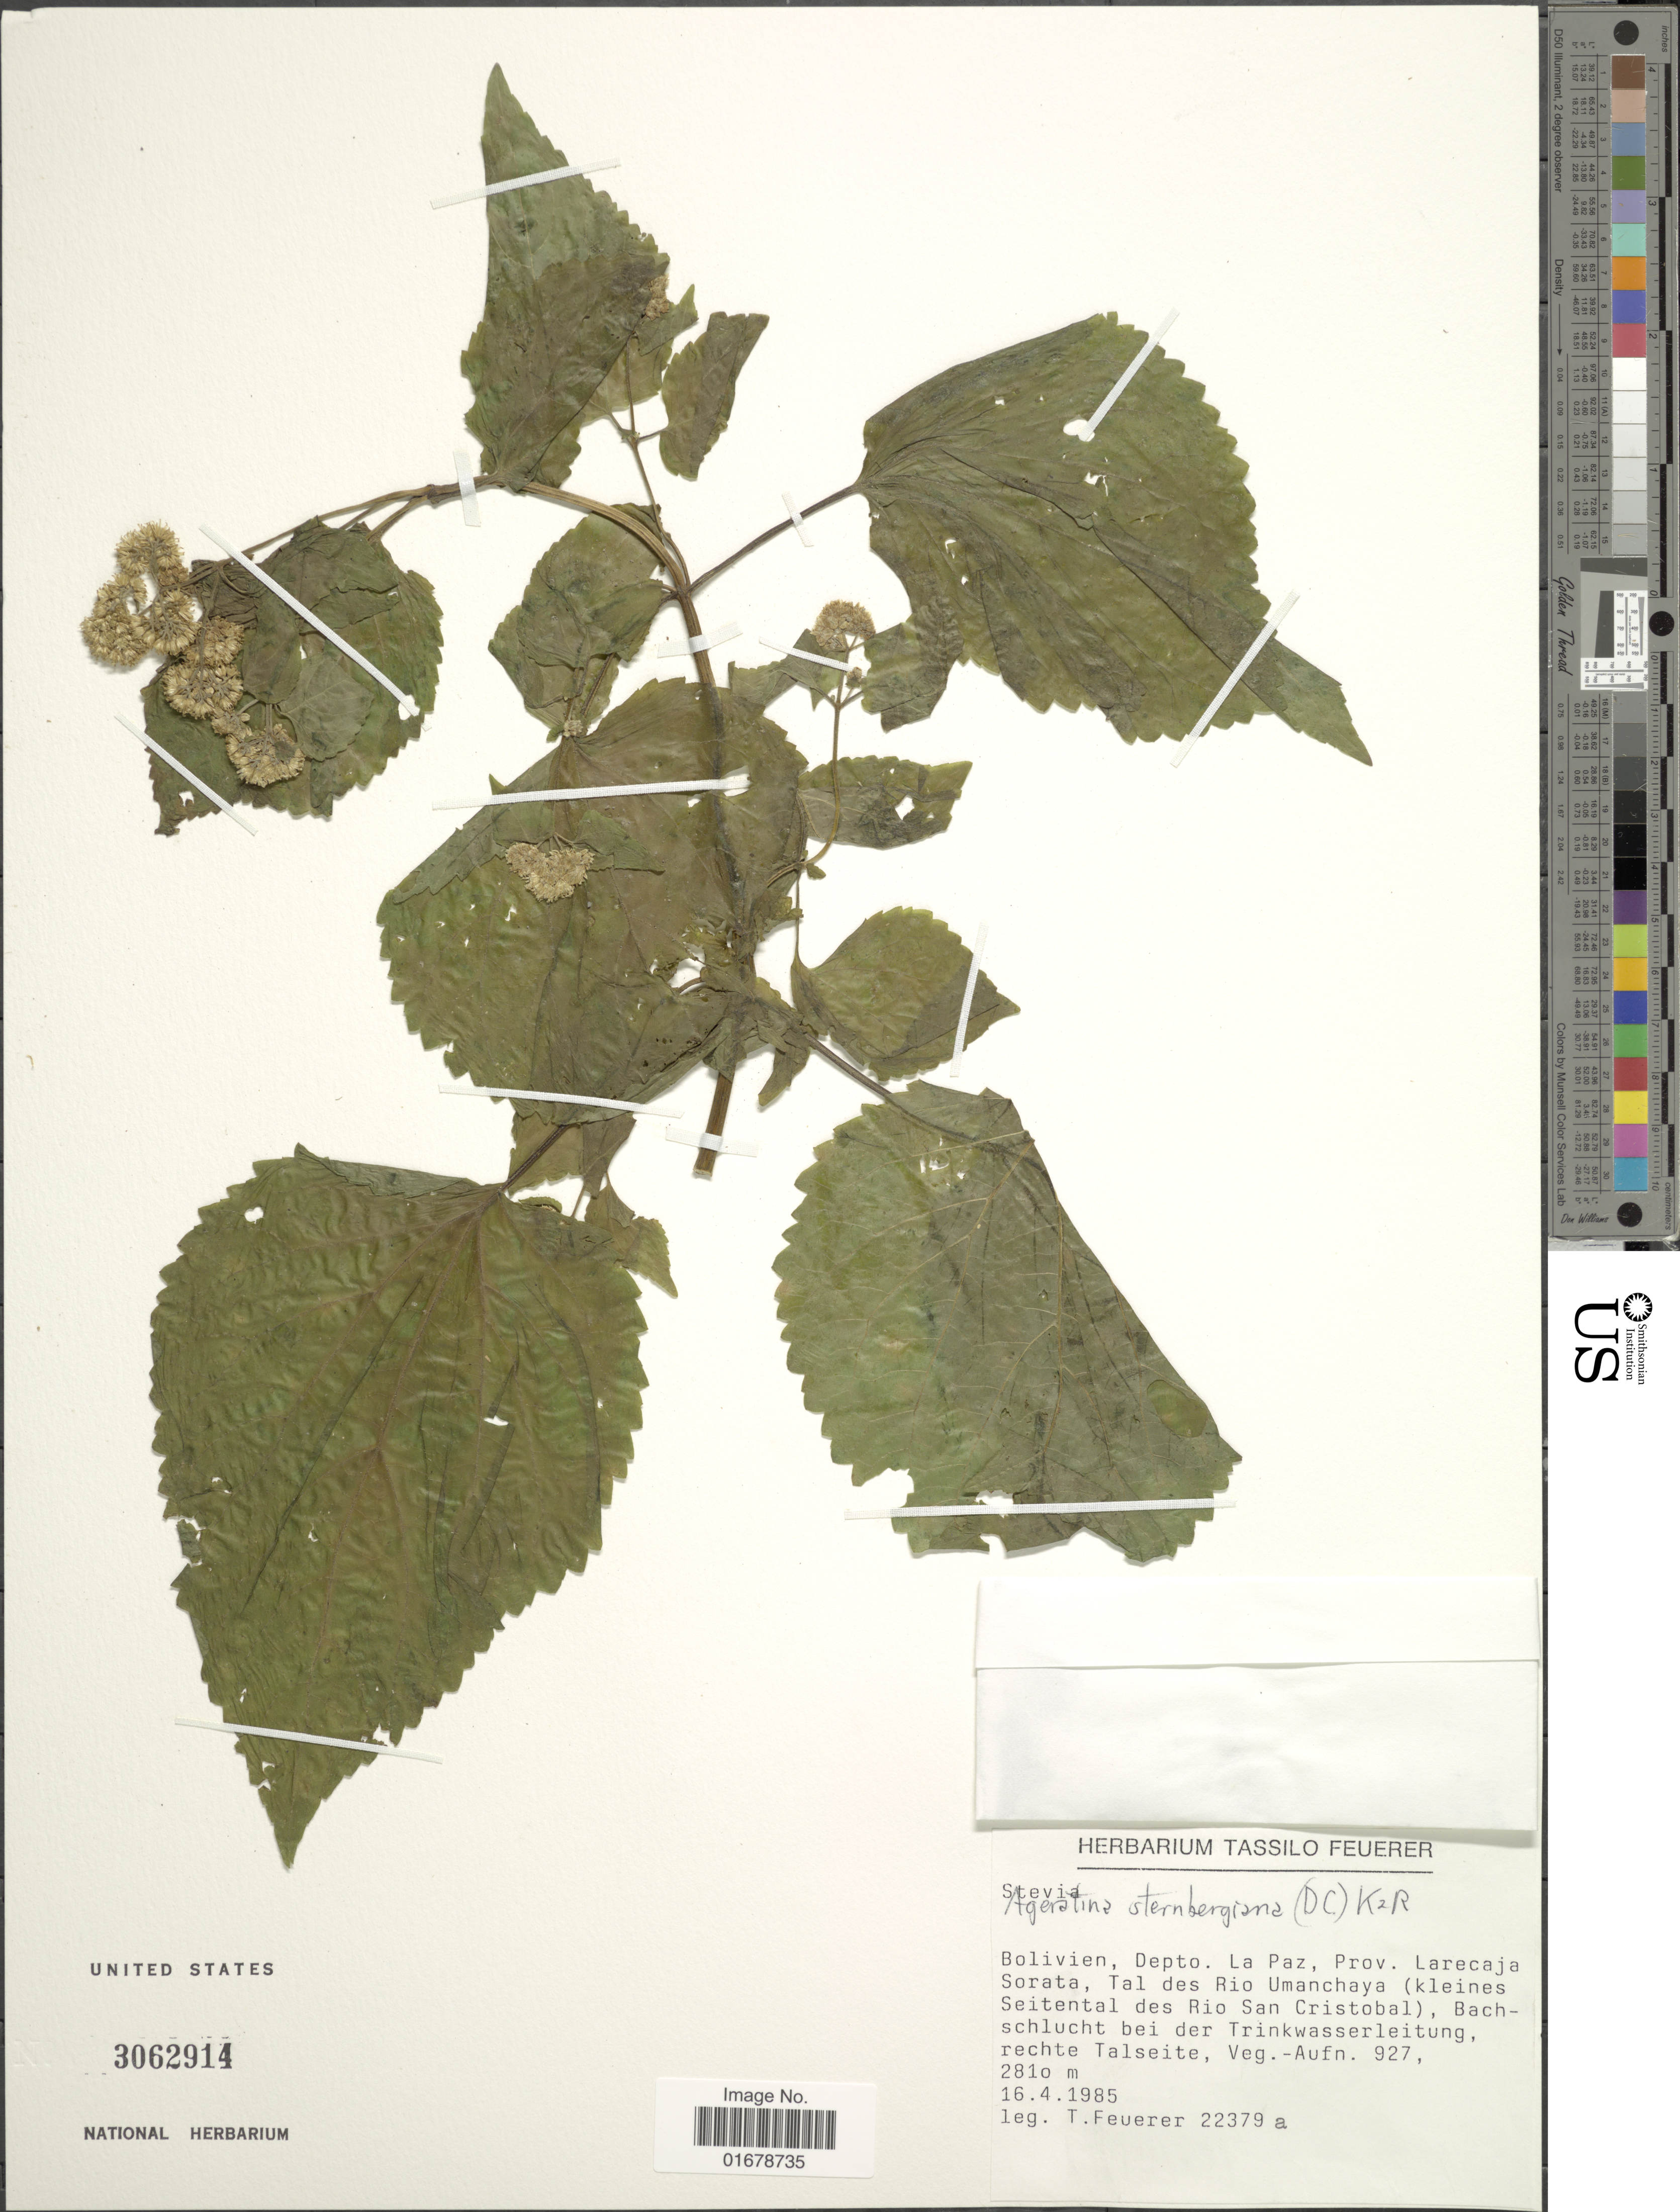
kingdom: Plantae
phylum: Tracheophyta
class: Magnoliopsida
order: Asterales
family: Asteraceae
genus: Ageratina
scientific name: Ageratina sternbergiana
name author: (DC.) R.M. King & H. Rob.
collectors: T. Feuerer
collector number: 22379a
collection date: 1985-04-16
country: Bolivia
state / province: La Paz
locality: Bolivien, La Paz, Prov. Larecaja, Sorata, Tal des Rio Umanchaya ( kleinesSeitental des Rio San Cristobal), Bachschlucht bei der Trinkwasserleitung, rechte Talseite, Veg. - Aufn 927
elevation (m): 2810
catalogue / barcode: US 3062914